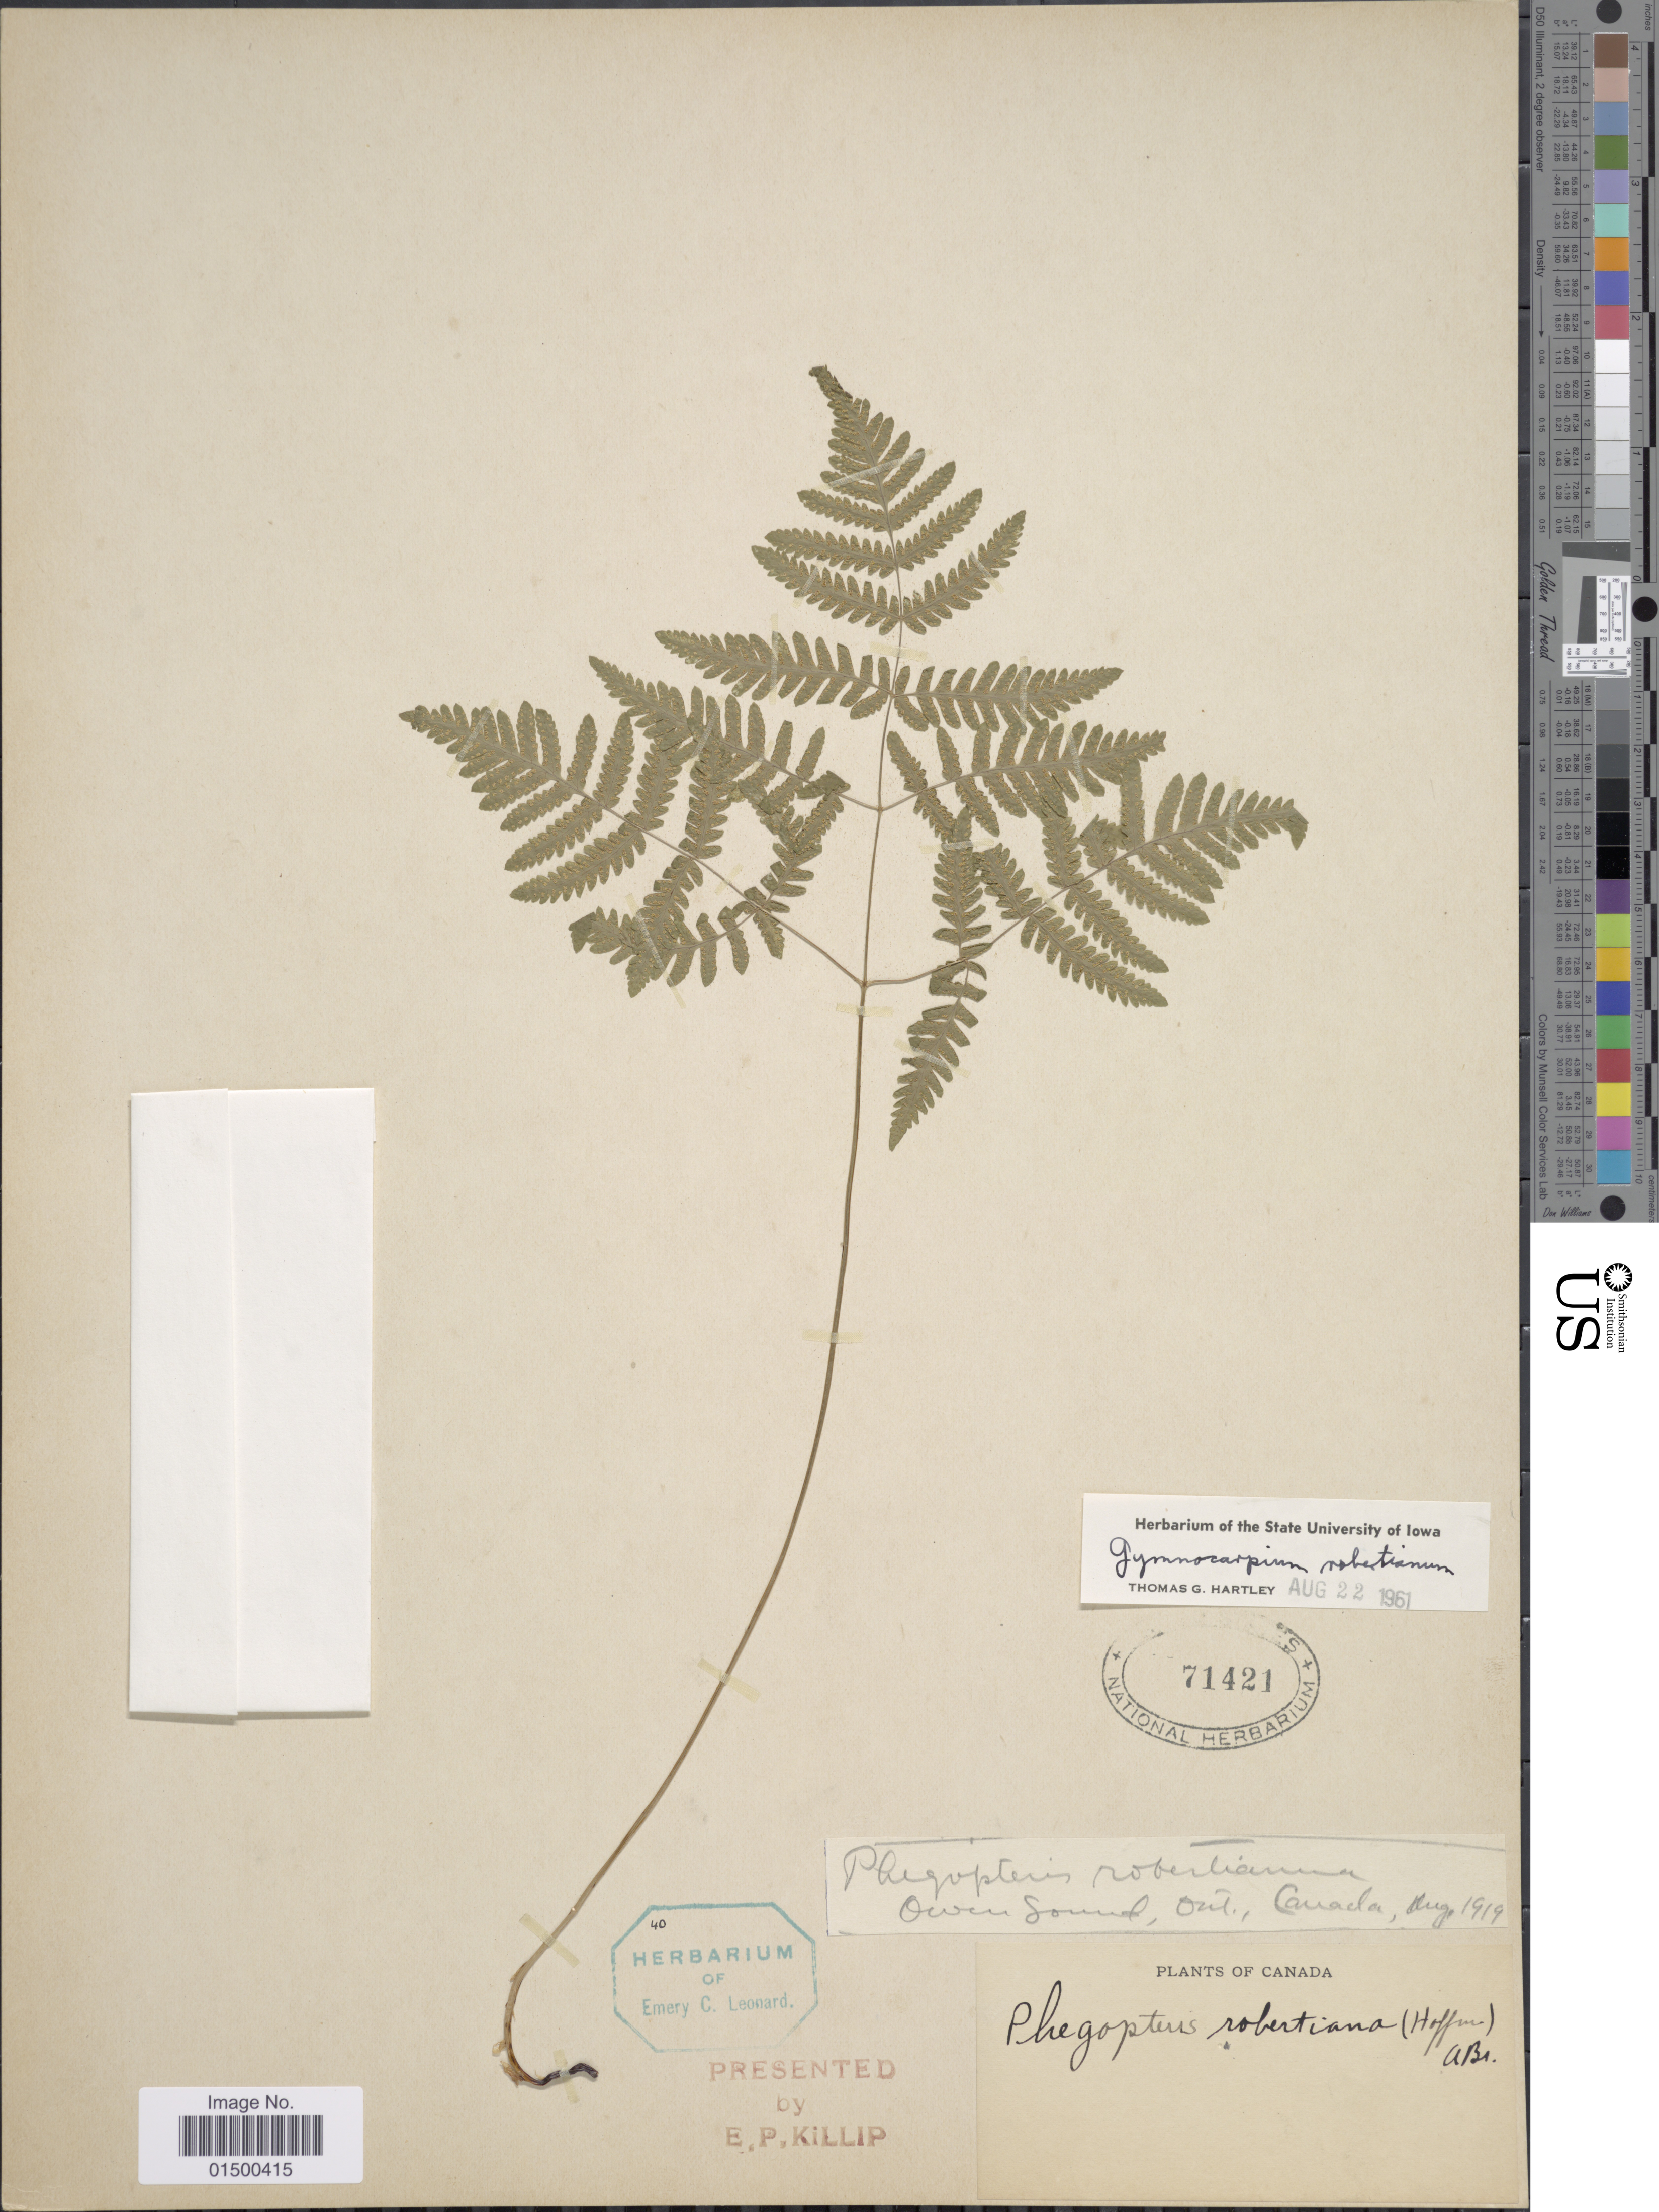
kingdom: Plantae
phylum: Tracheophyta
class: Polypodiopsida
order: Polypodiales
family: Cystopteridaceae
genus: Gymnocarpium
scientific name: Gymnocarpium robertianum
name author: (Hoffm.) Newman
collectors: ex herb. E.C. Leonard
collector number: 40*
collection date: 1919-08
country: Canada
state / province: Ontario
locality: Owen Sound, Ont. Canada,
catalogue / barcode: US 71421